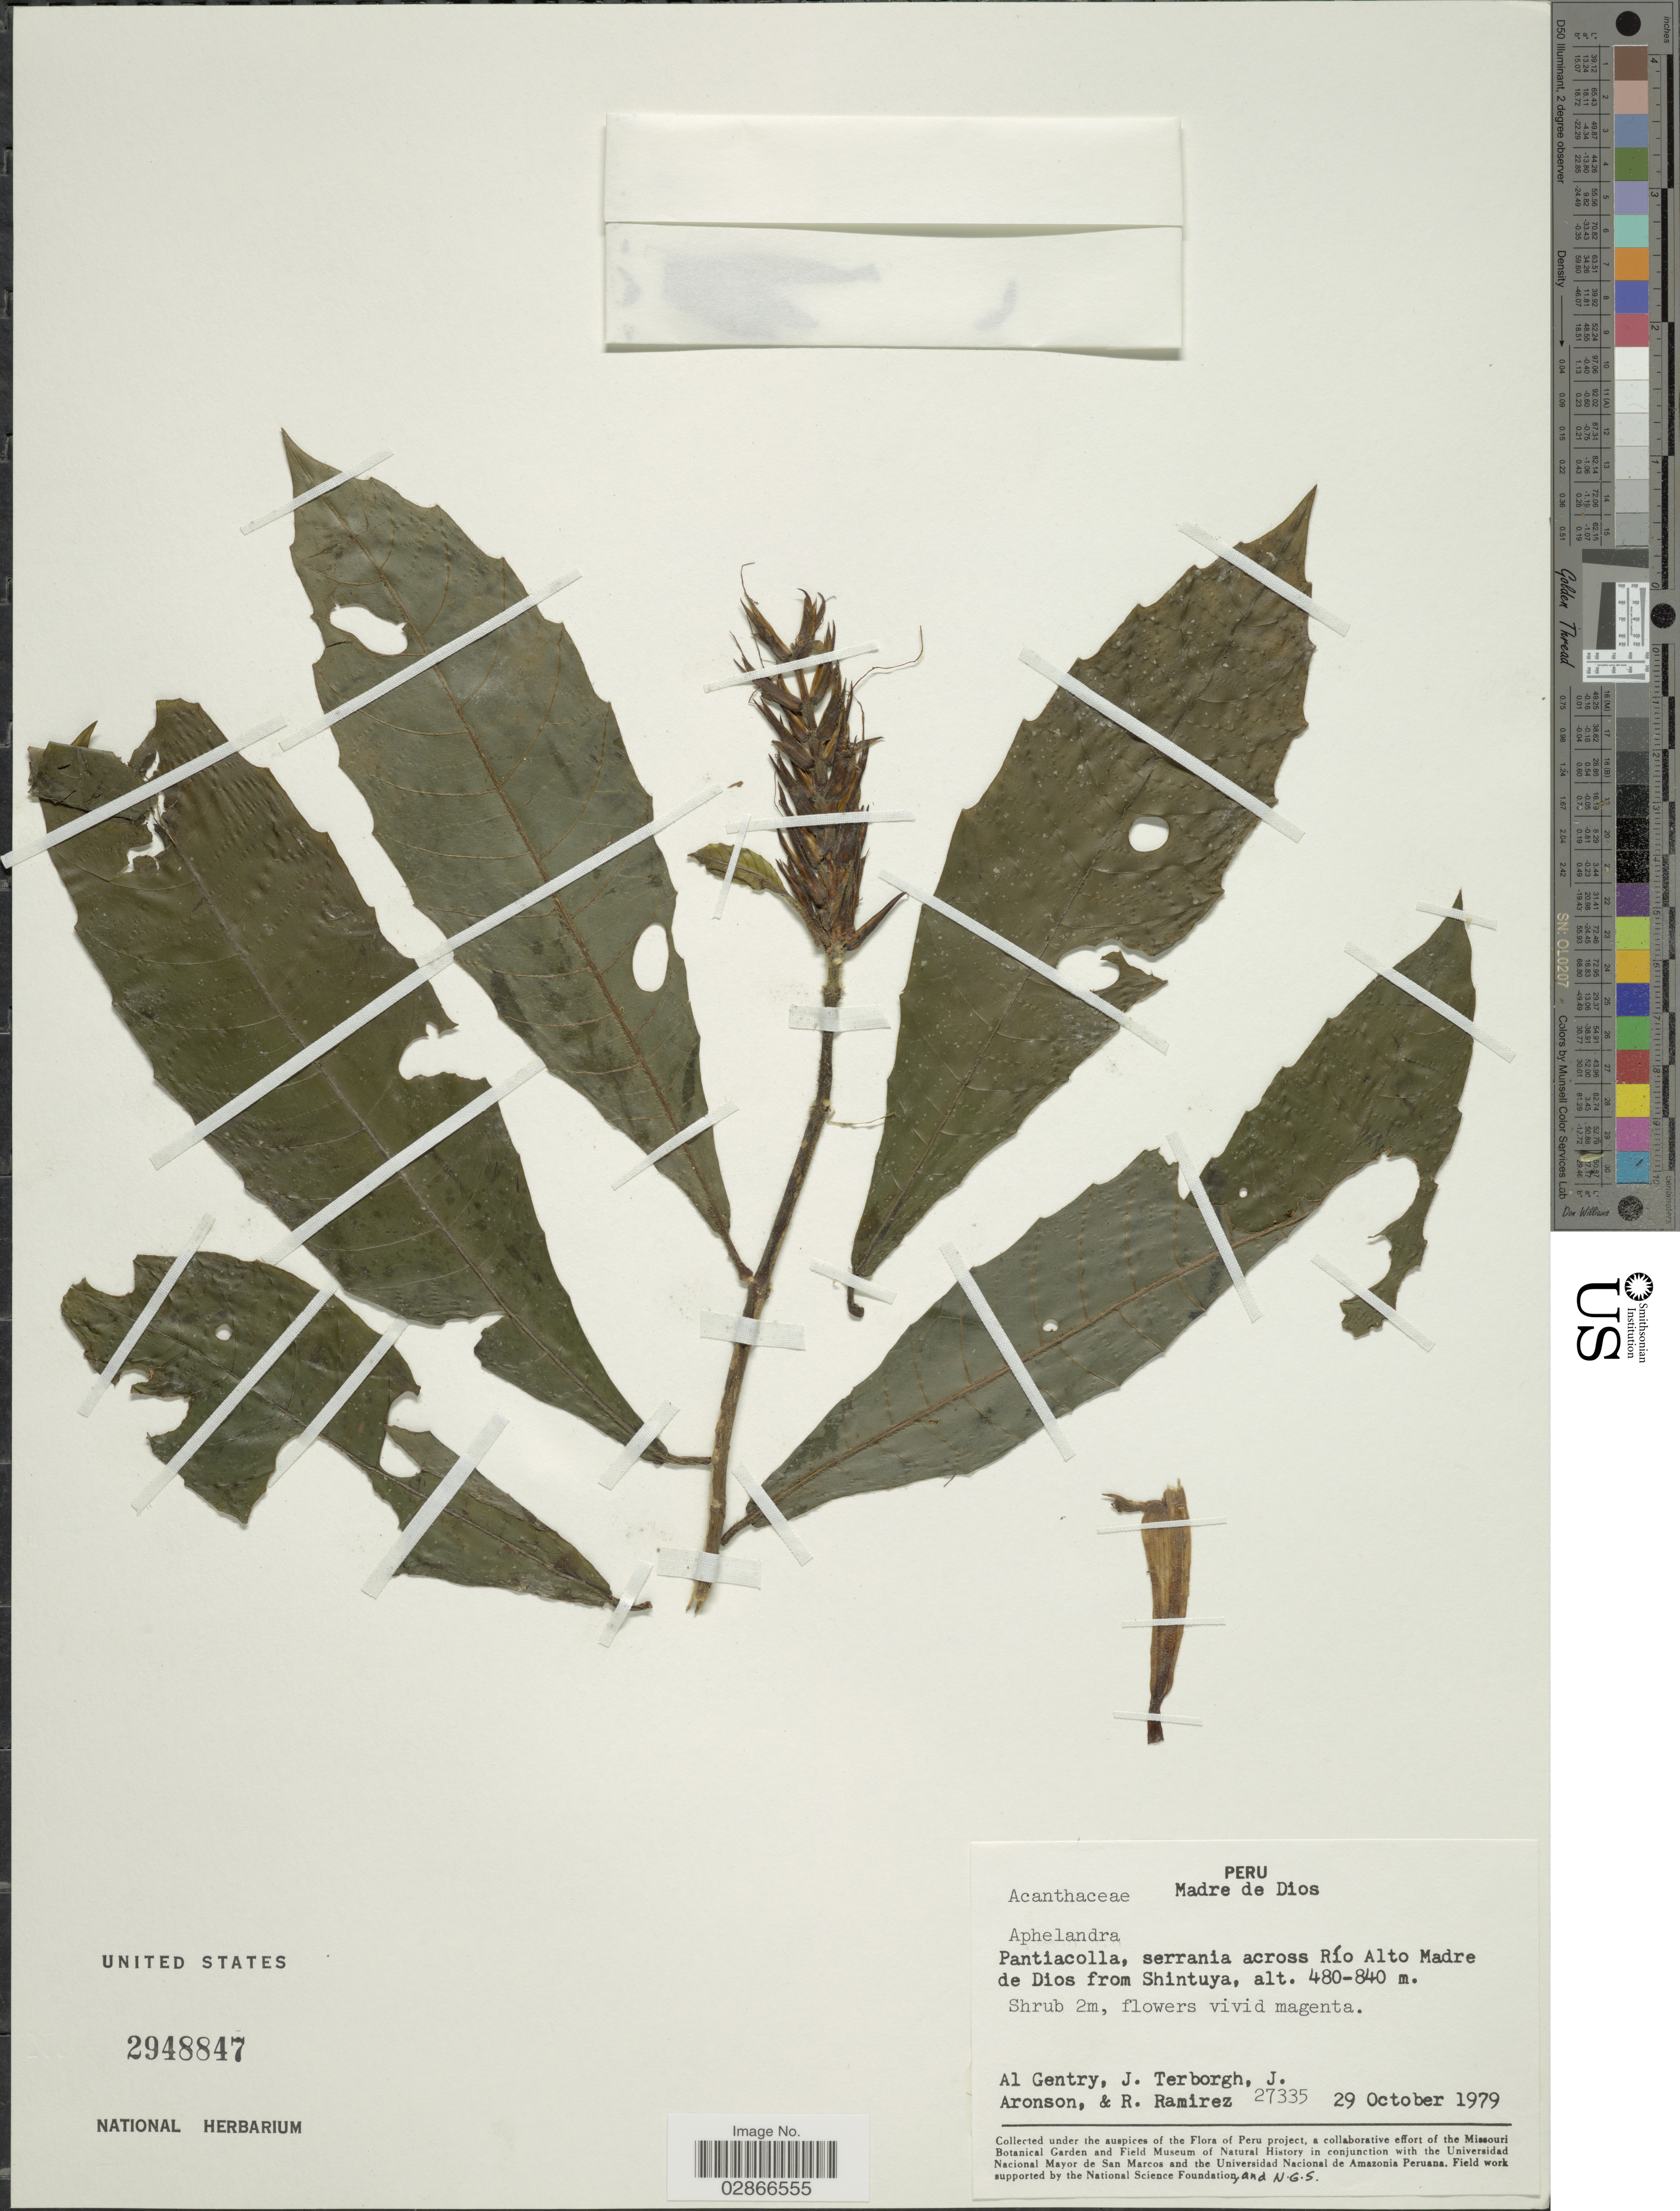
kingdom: Plantae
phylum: Tracheophyta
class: Magnoliopsida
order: Lamiales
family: Acanthaceae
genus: Aphelandra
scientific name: Aphelandra castanaefolia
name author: Britton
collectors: A. H. Gentry, J. Terborgh, J. Aronson & R. Ramirez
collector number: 27335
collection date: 1979-10-29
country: Peru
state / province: Madre de Dios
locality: Pantiacolla, serrania across Río Alto Madre de Dios from Shintuya.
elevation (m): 480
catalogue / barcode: US 2948847